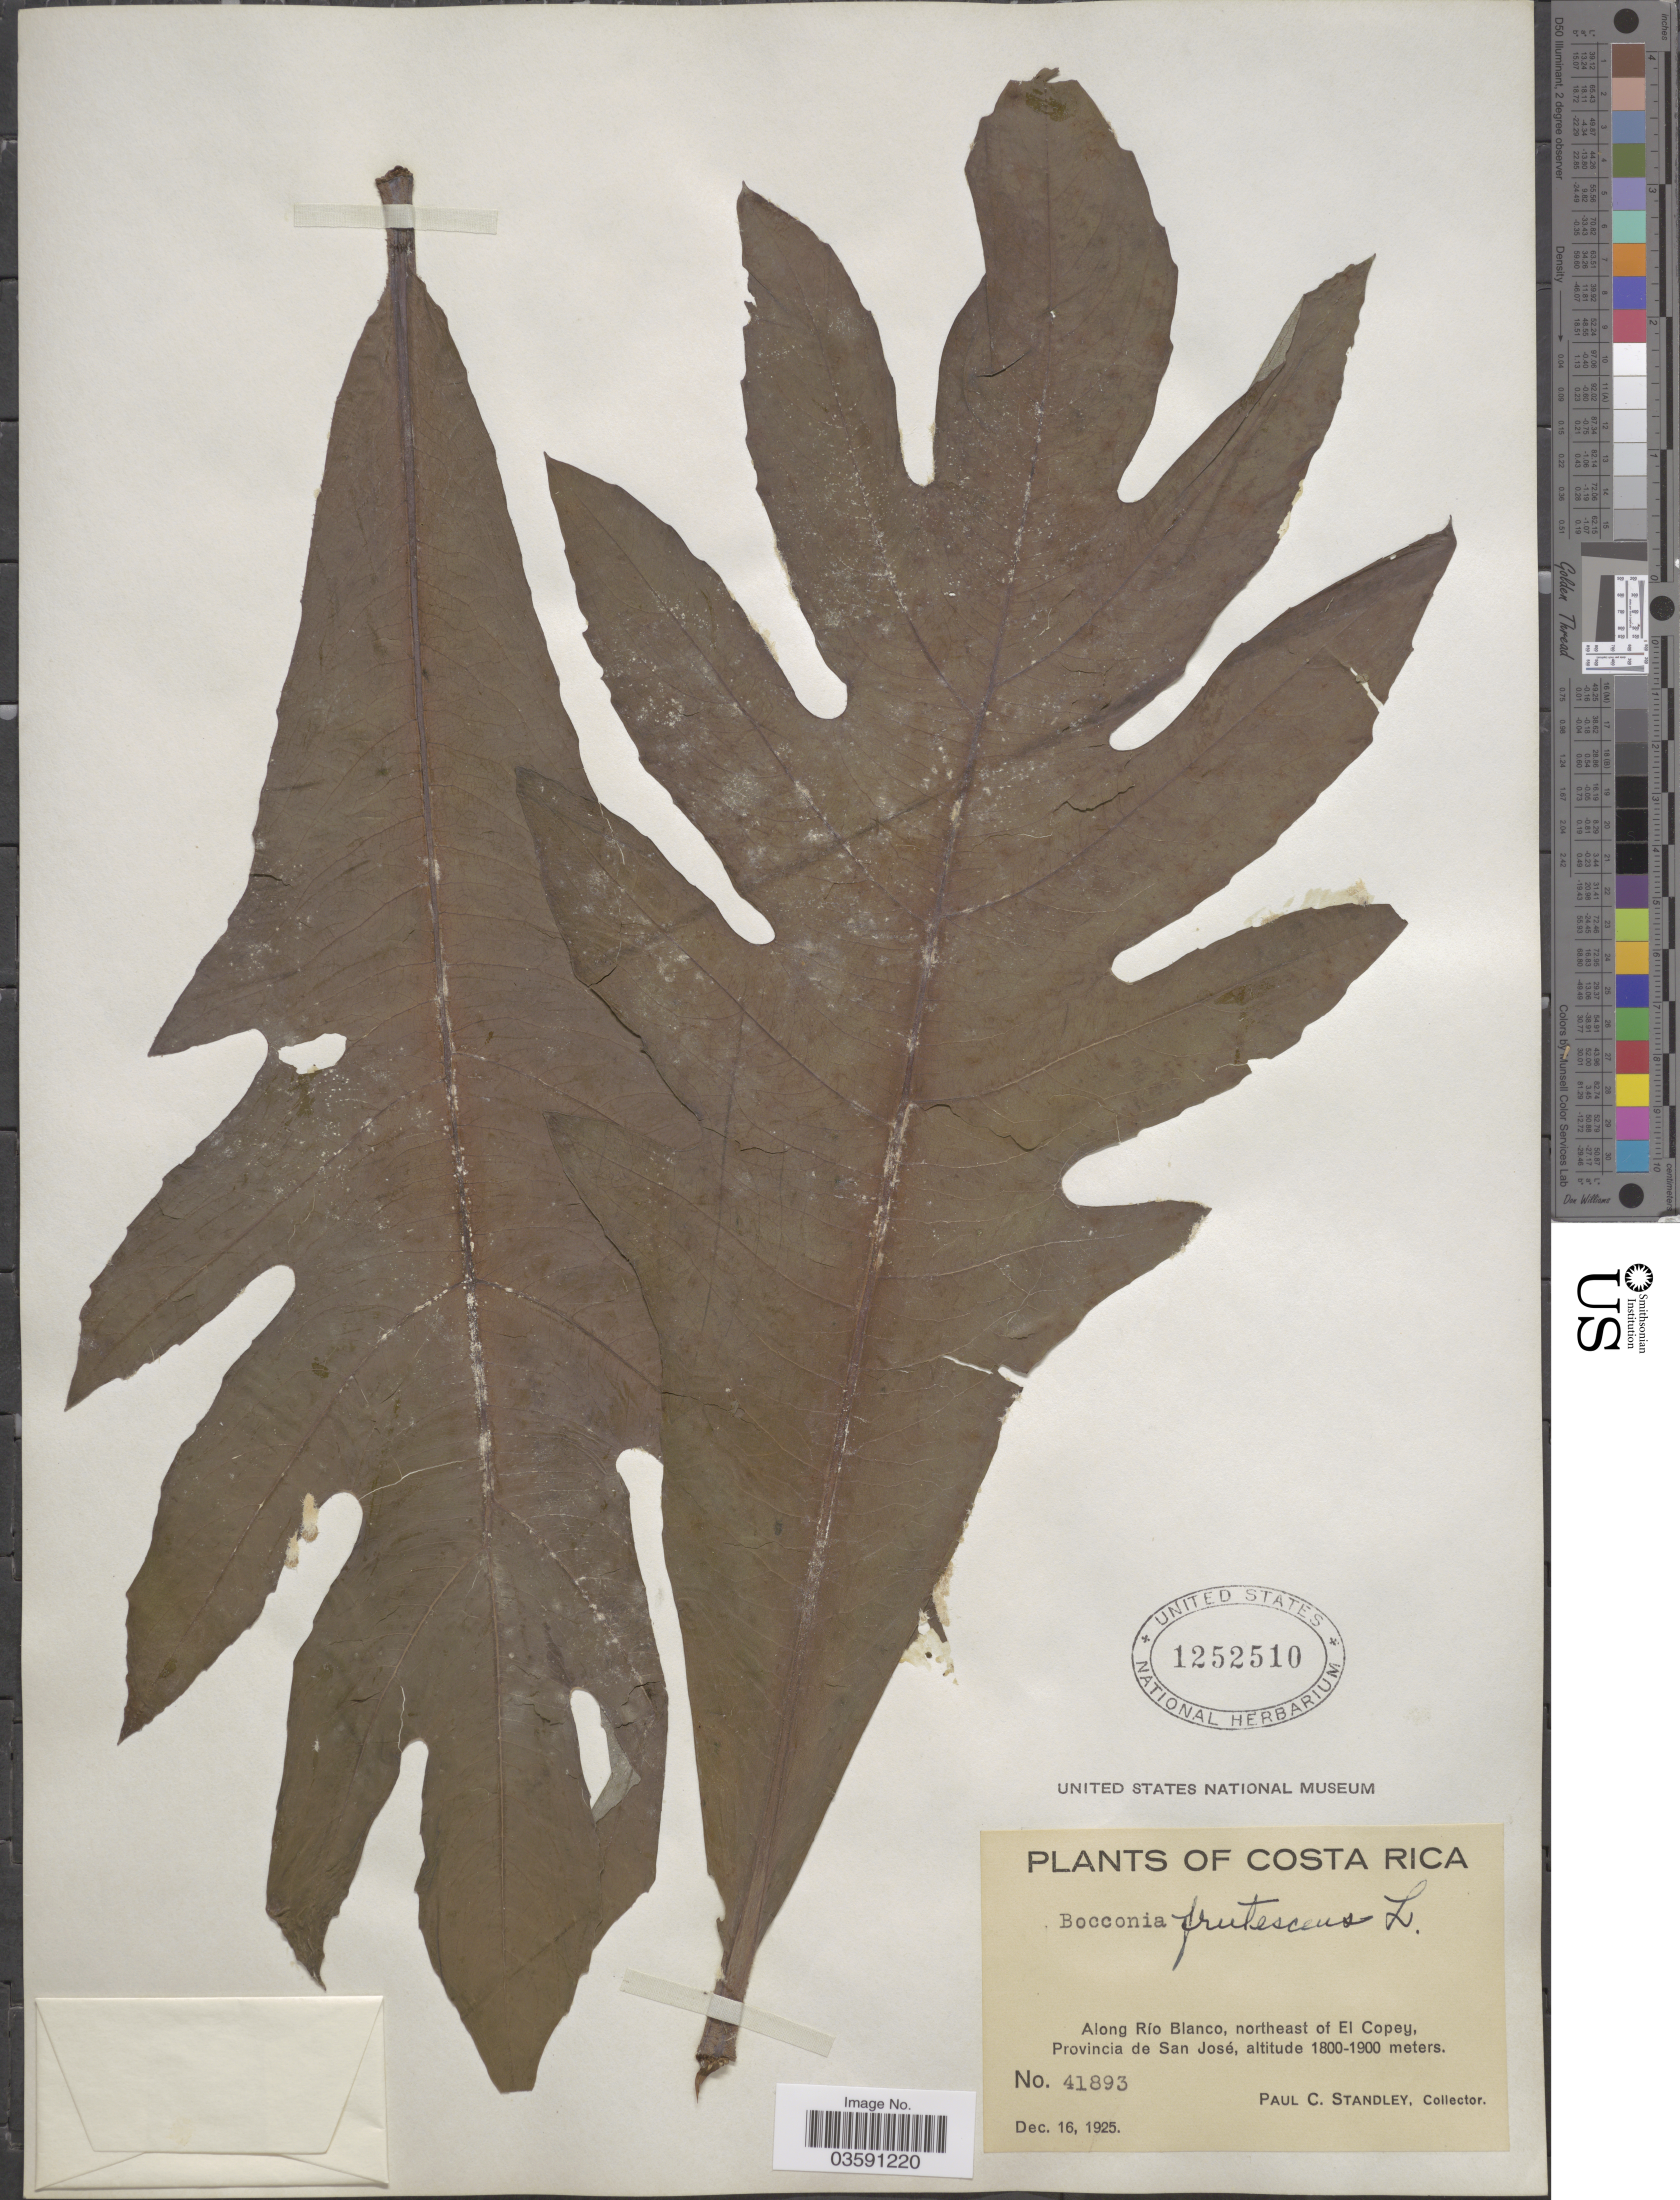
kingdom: Plantae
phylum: Tracheophyta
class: Magnoliopsida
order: Ranunculales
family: Papaveraceae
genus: Bocconia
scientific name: Bocconia frutescens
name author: L.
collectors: P. C. Standley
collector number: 41893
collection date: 1925-12-16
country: Costa Rica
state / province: San José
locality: Along Río Blanco, northeast of El Copey.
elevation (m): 1800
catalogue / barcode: US 1252510